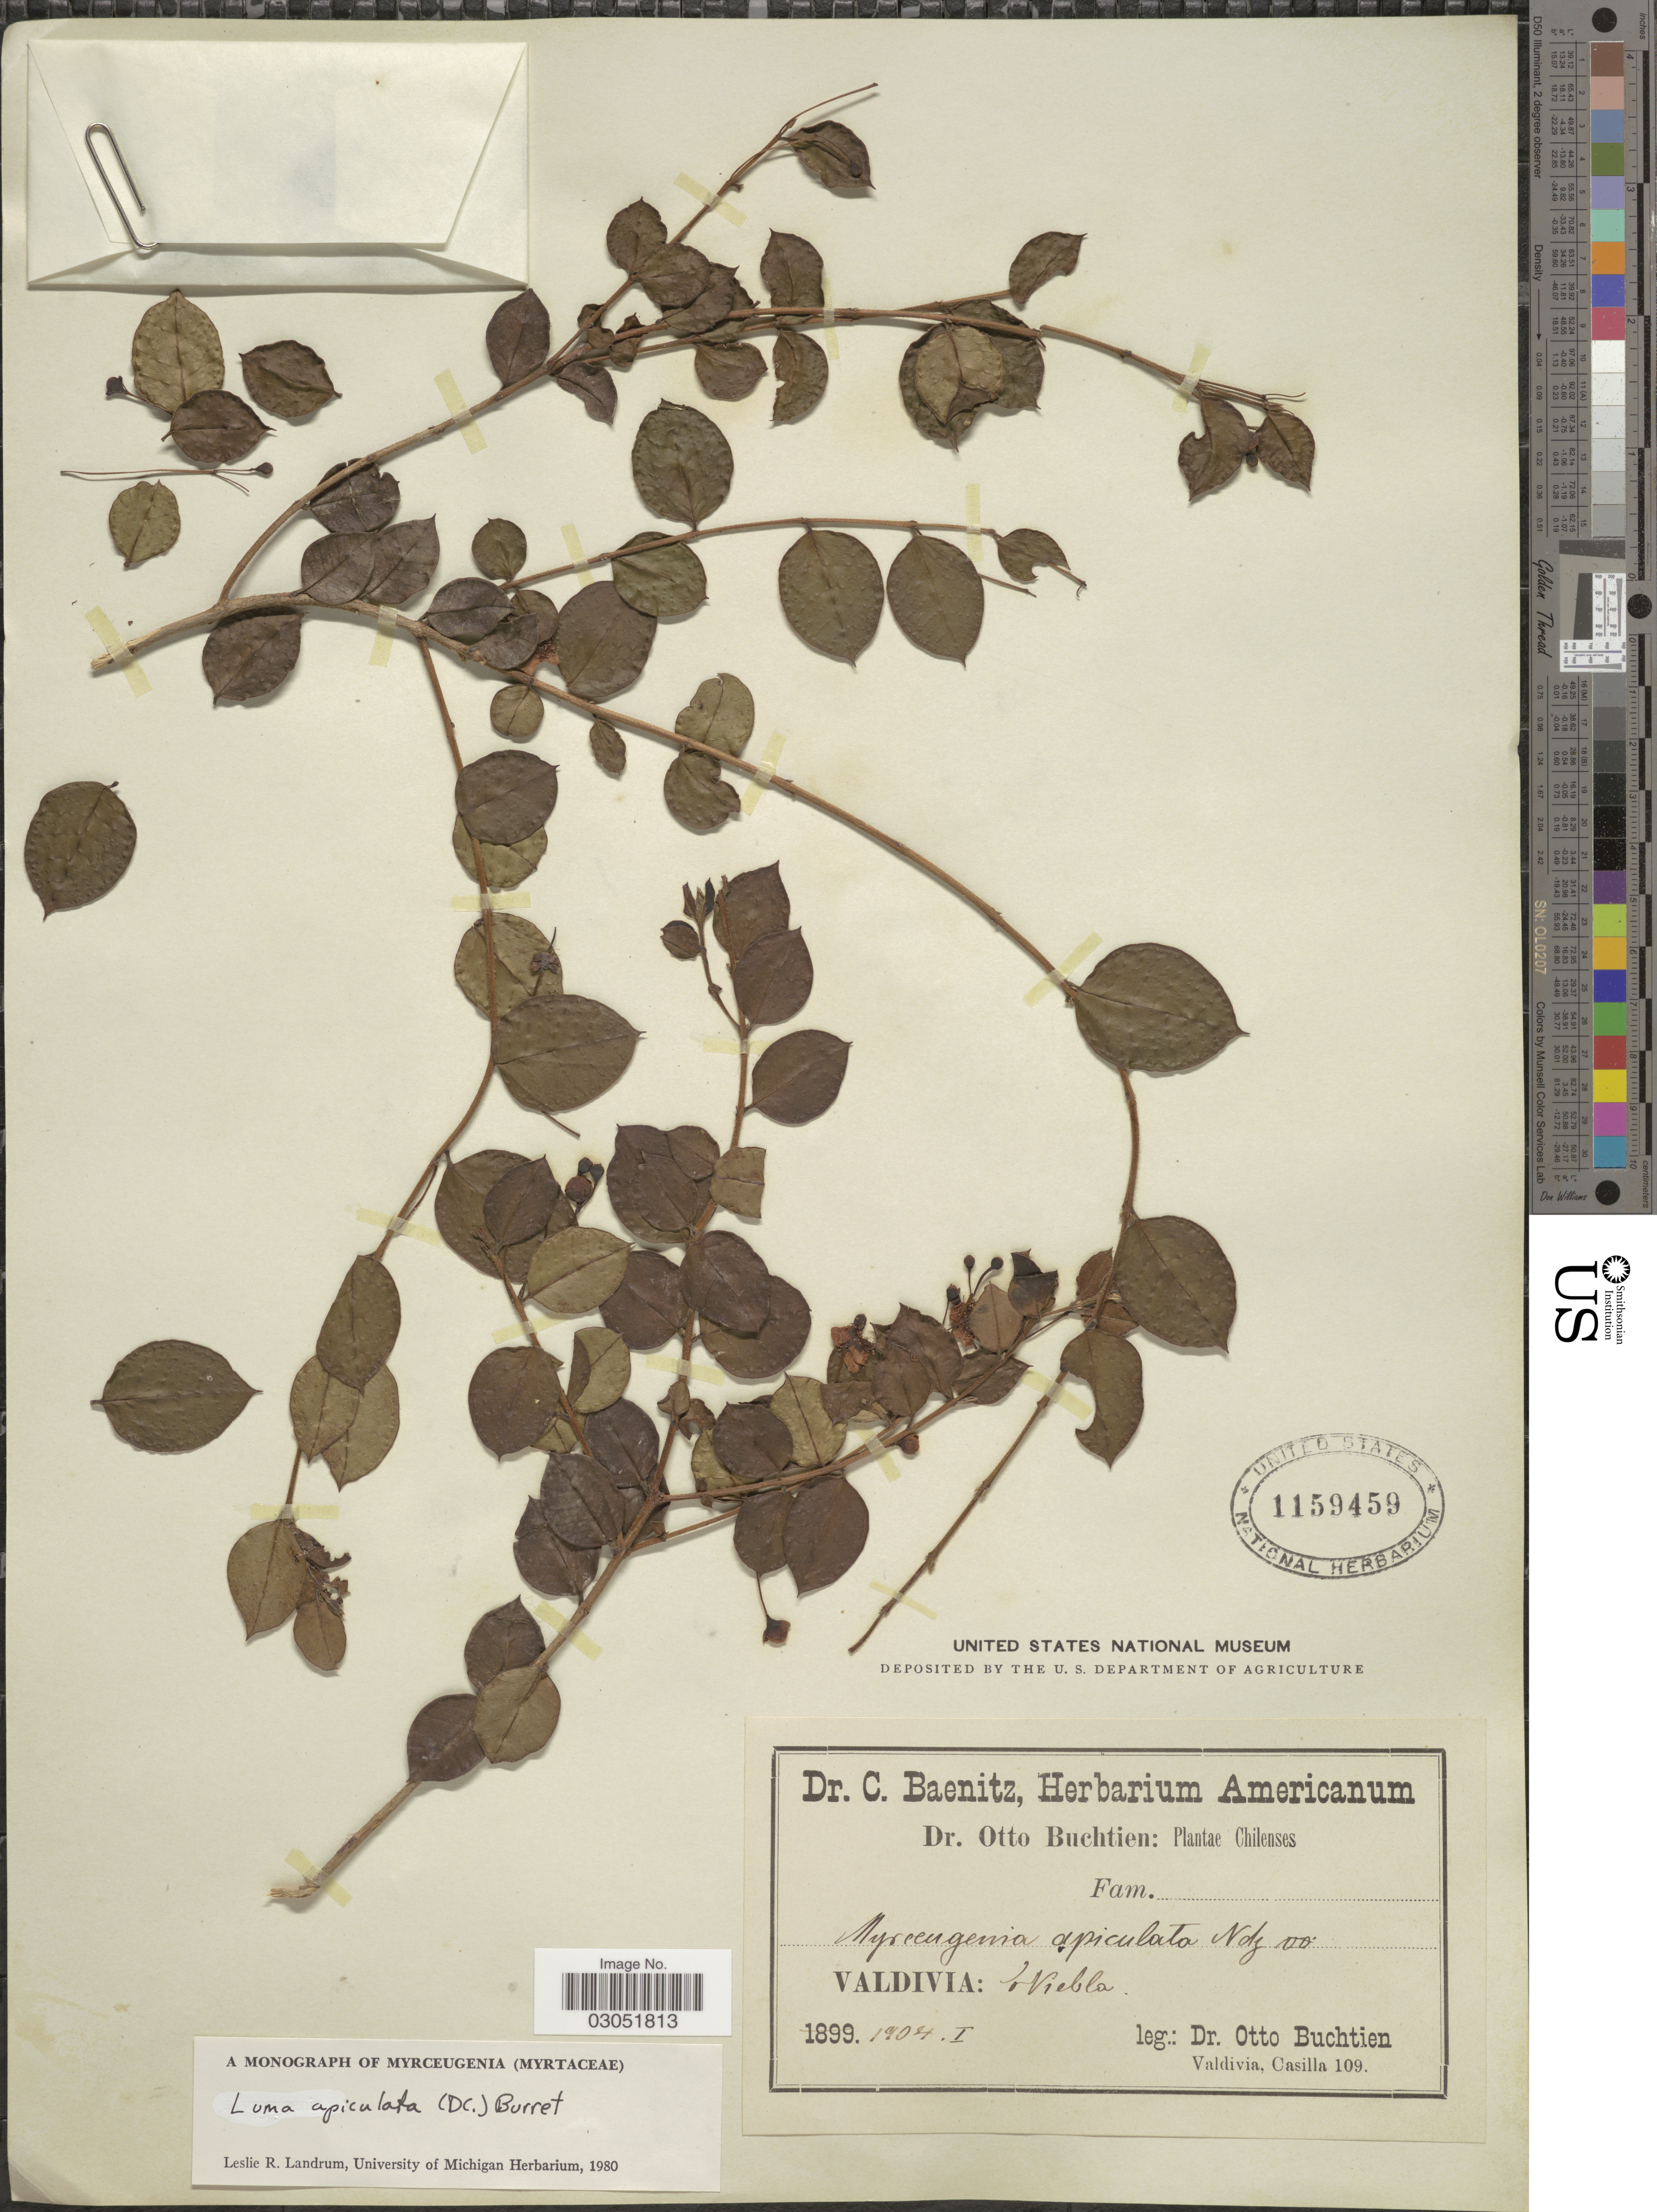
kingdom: Plantae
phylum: Tracheophyta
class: Magnoliopsida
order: Myrtales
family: Myrtaceae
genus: Luma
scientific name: Luma apiculata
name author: (DC.) Burret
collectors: O. Buchtien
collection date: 1904-01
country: Chile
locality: Valdivia: Niebla.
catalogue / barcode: US 1159459